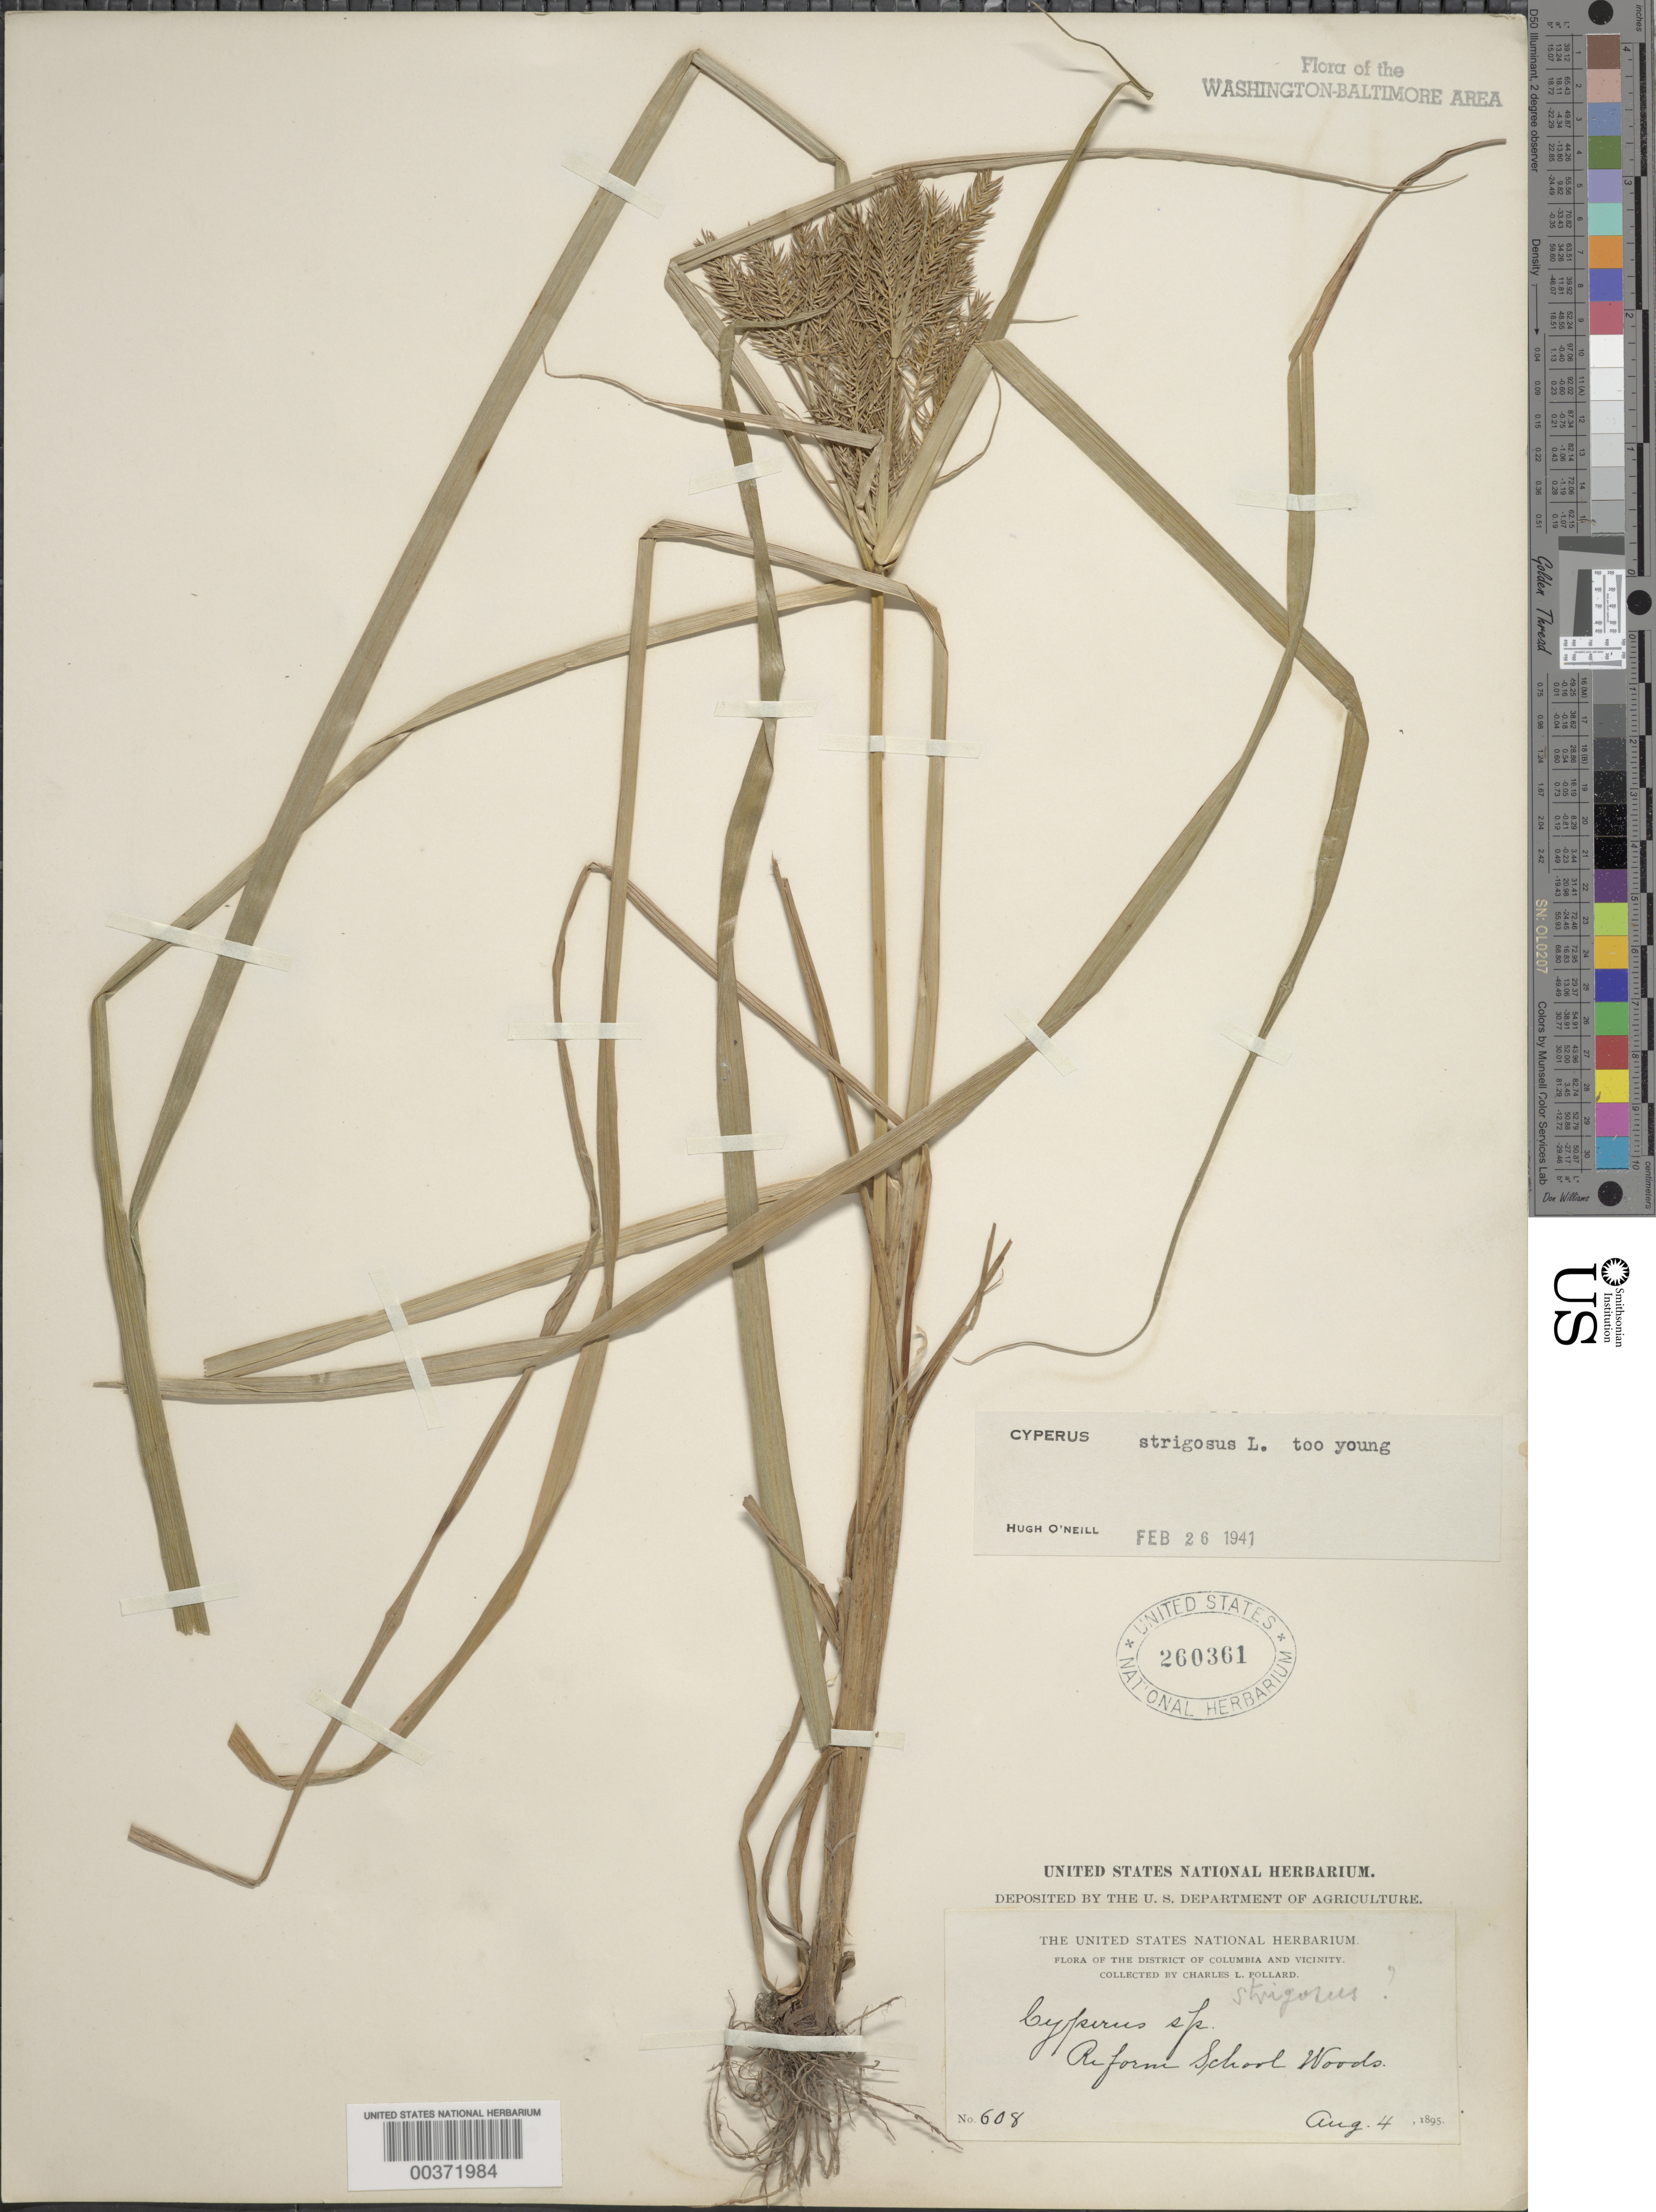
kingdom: Plantae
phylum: Tracheophyta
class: Liliopsida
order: Poales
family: Cyperaceae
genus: Cyperus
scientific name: Cyperus strigosus L.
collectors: C. L. Pollard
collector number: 608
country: United States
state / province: District of Columbia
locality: Reform School woods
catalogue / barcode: US 260361